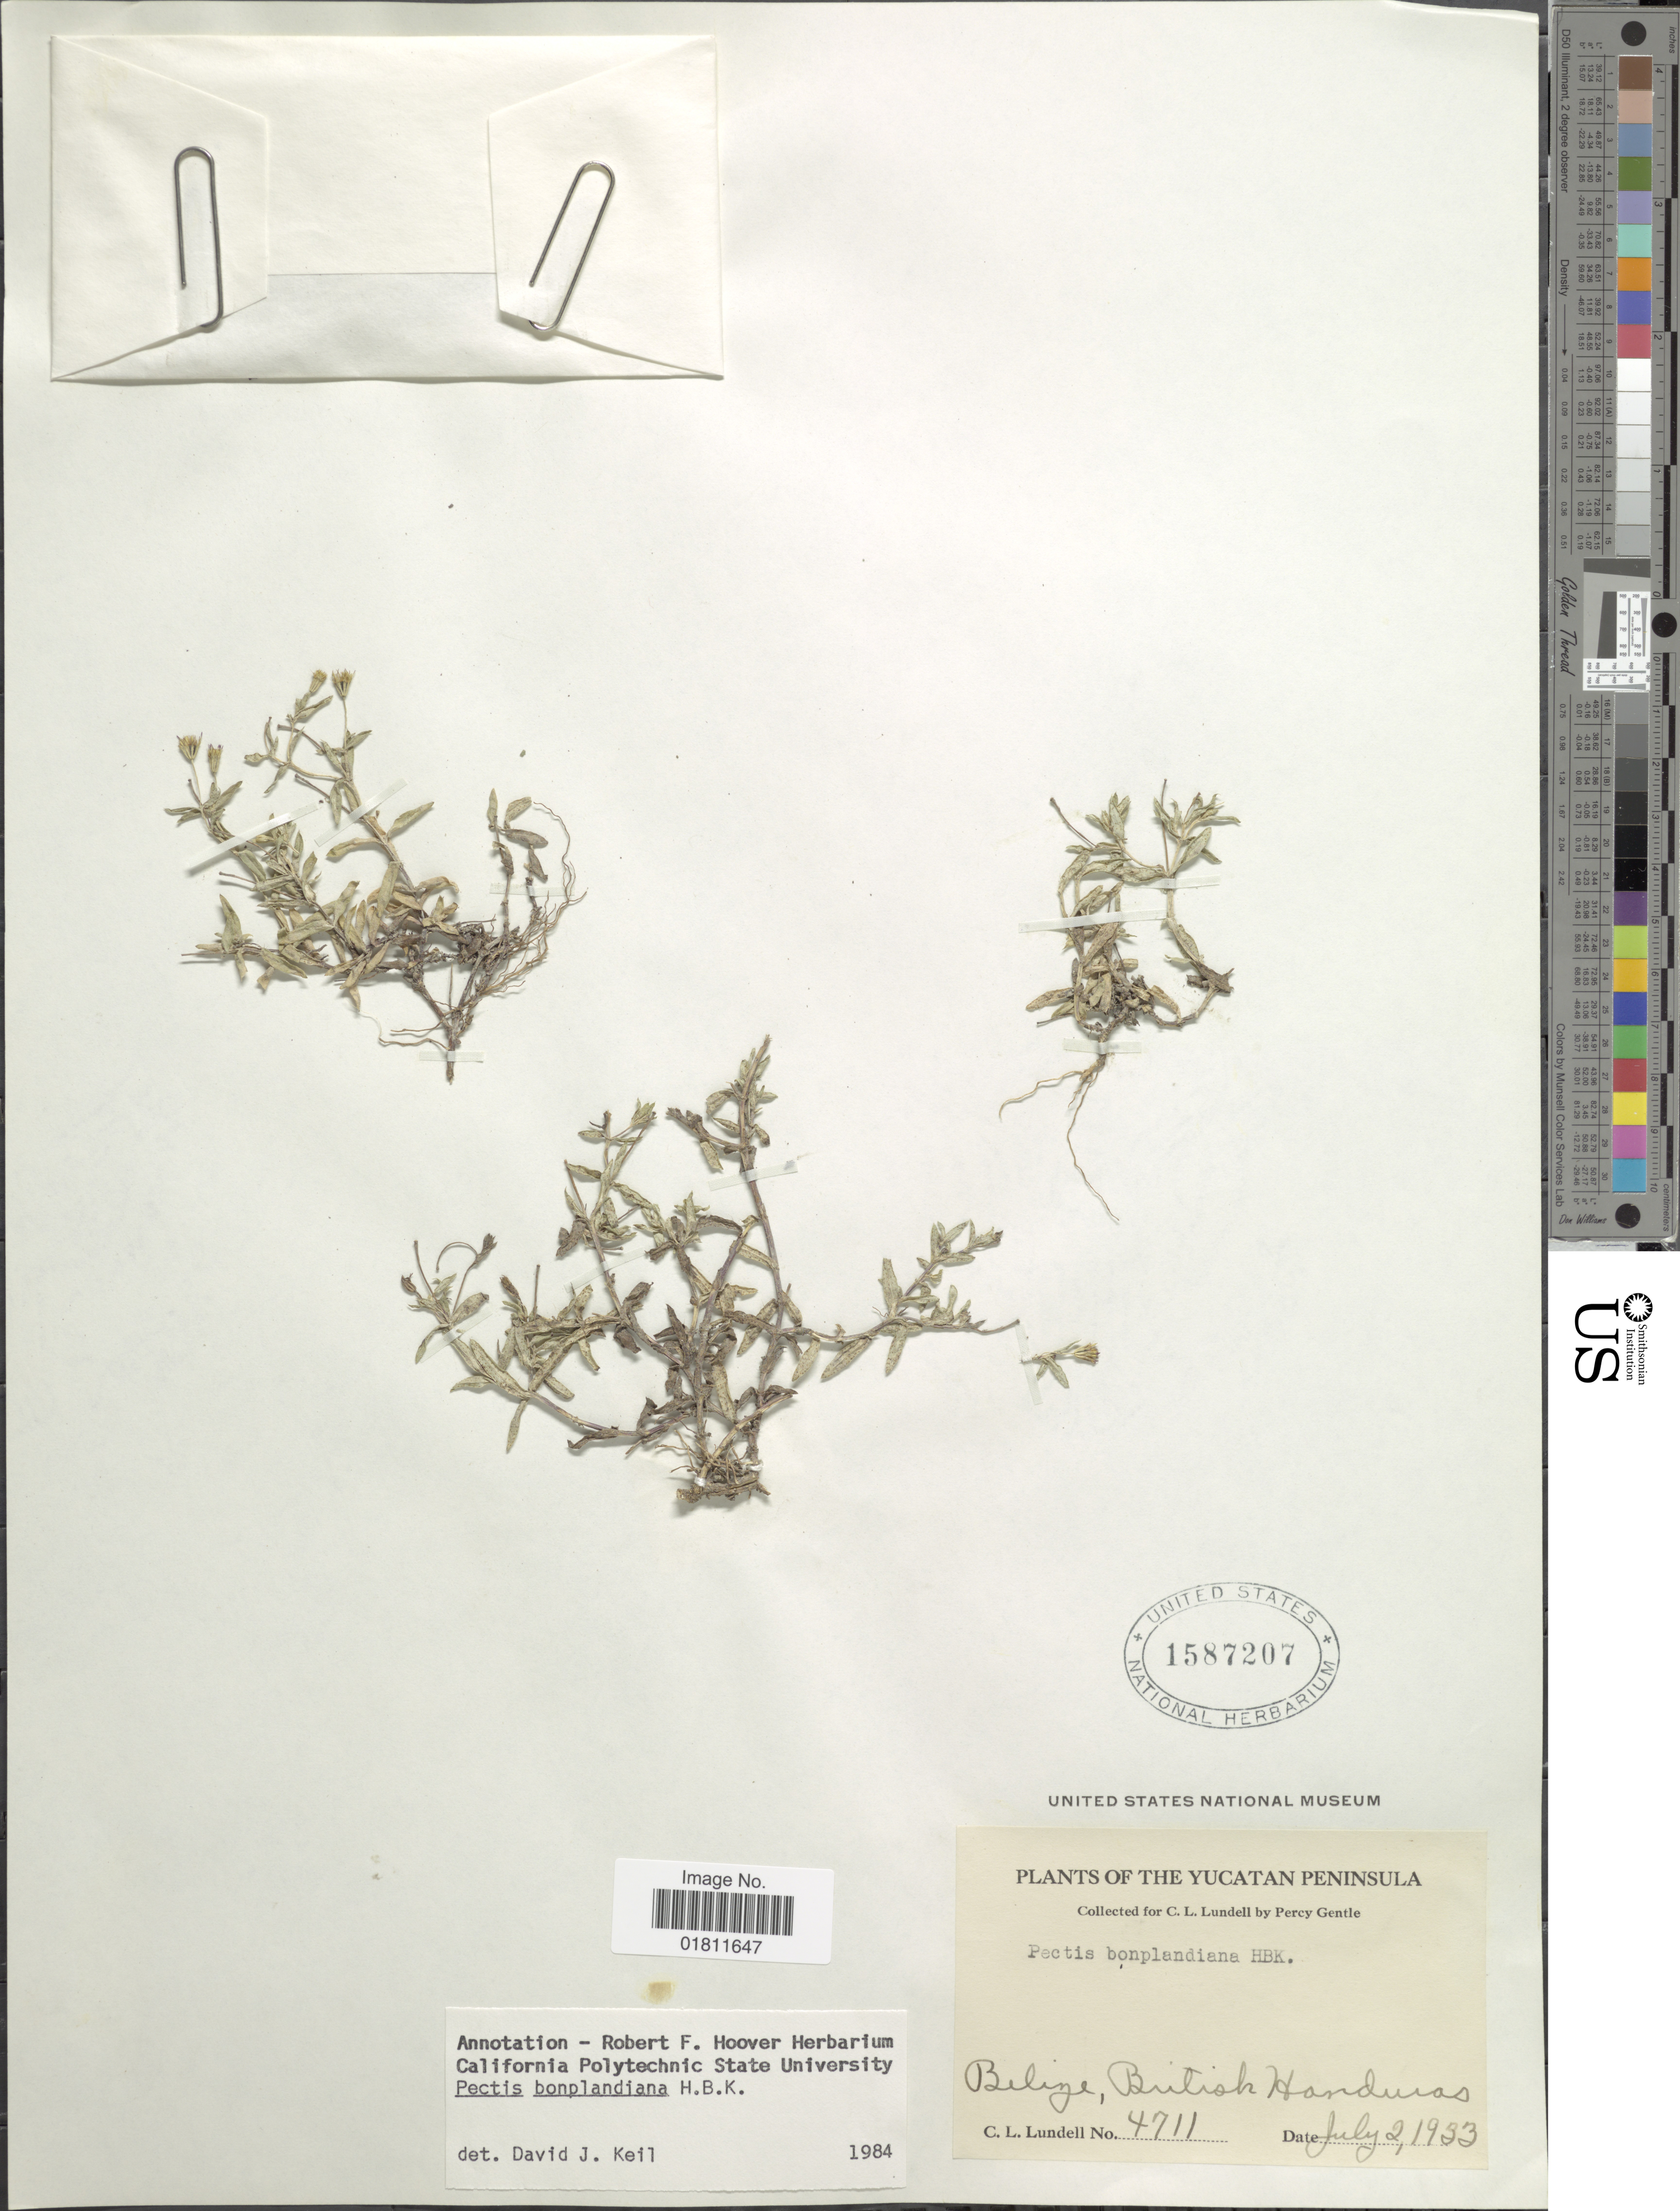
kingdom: Plantae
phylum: Tracheophyta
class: Magnoliopsida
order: Asterales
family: Asteraceae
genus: Pectis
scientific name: Pectis bonplandiana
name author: Kunth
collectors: C. L. Lundell & P. H. Gentle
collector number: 4711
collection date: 1933-07-02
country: Belize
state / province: Belize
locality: Belize, British Honduras.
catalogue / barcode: US 1587207